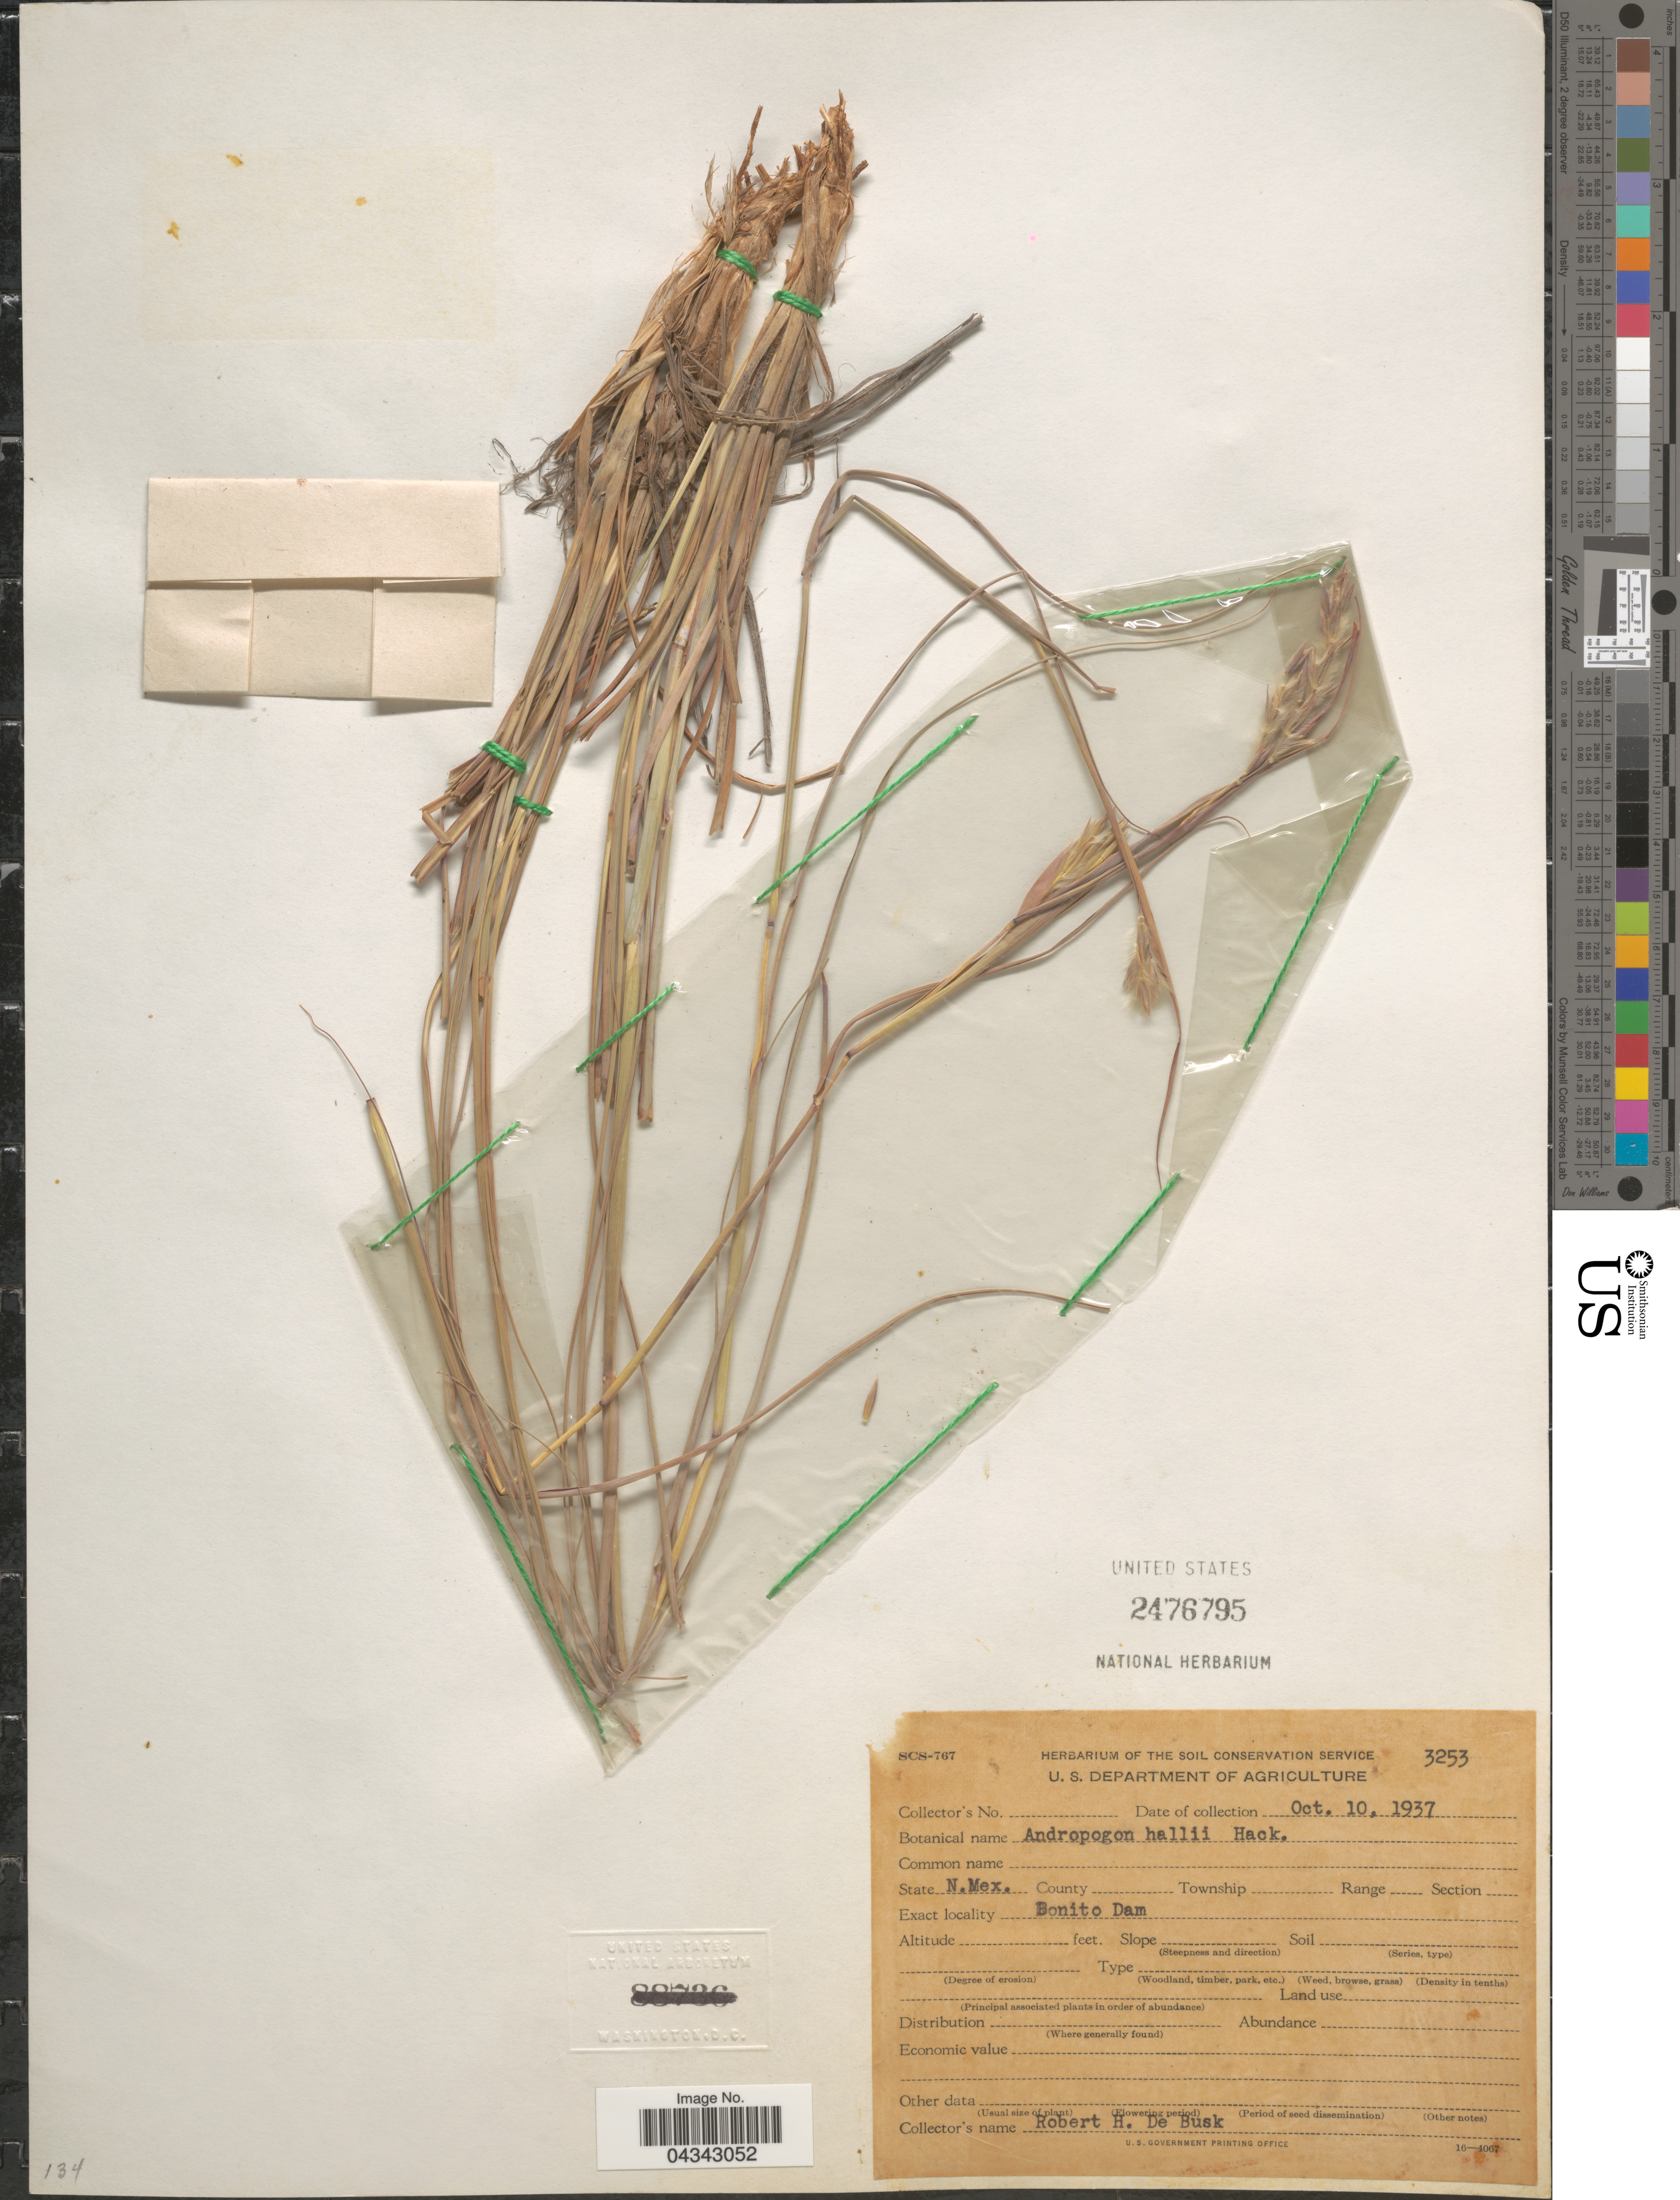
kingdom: Plantae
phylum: Tracheophyta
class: Liliopsida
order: Poales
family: Poaceae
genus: Andropogon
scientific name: Andropogon gerardii subsp. hallii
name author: (Hack.) Wipff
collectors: R. De Busk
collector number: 3253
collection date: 1937-10-10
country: United States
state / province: New Mexico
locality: Bonito Dam.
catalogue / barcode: US 2476795